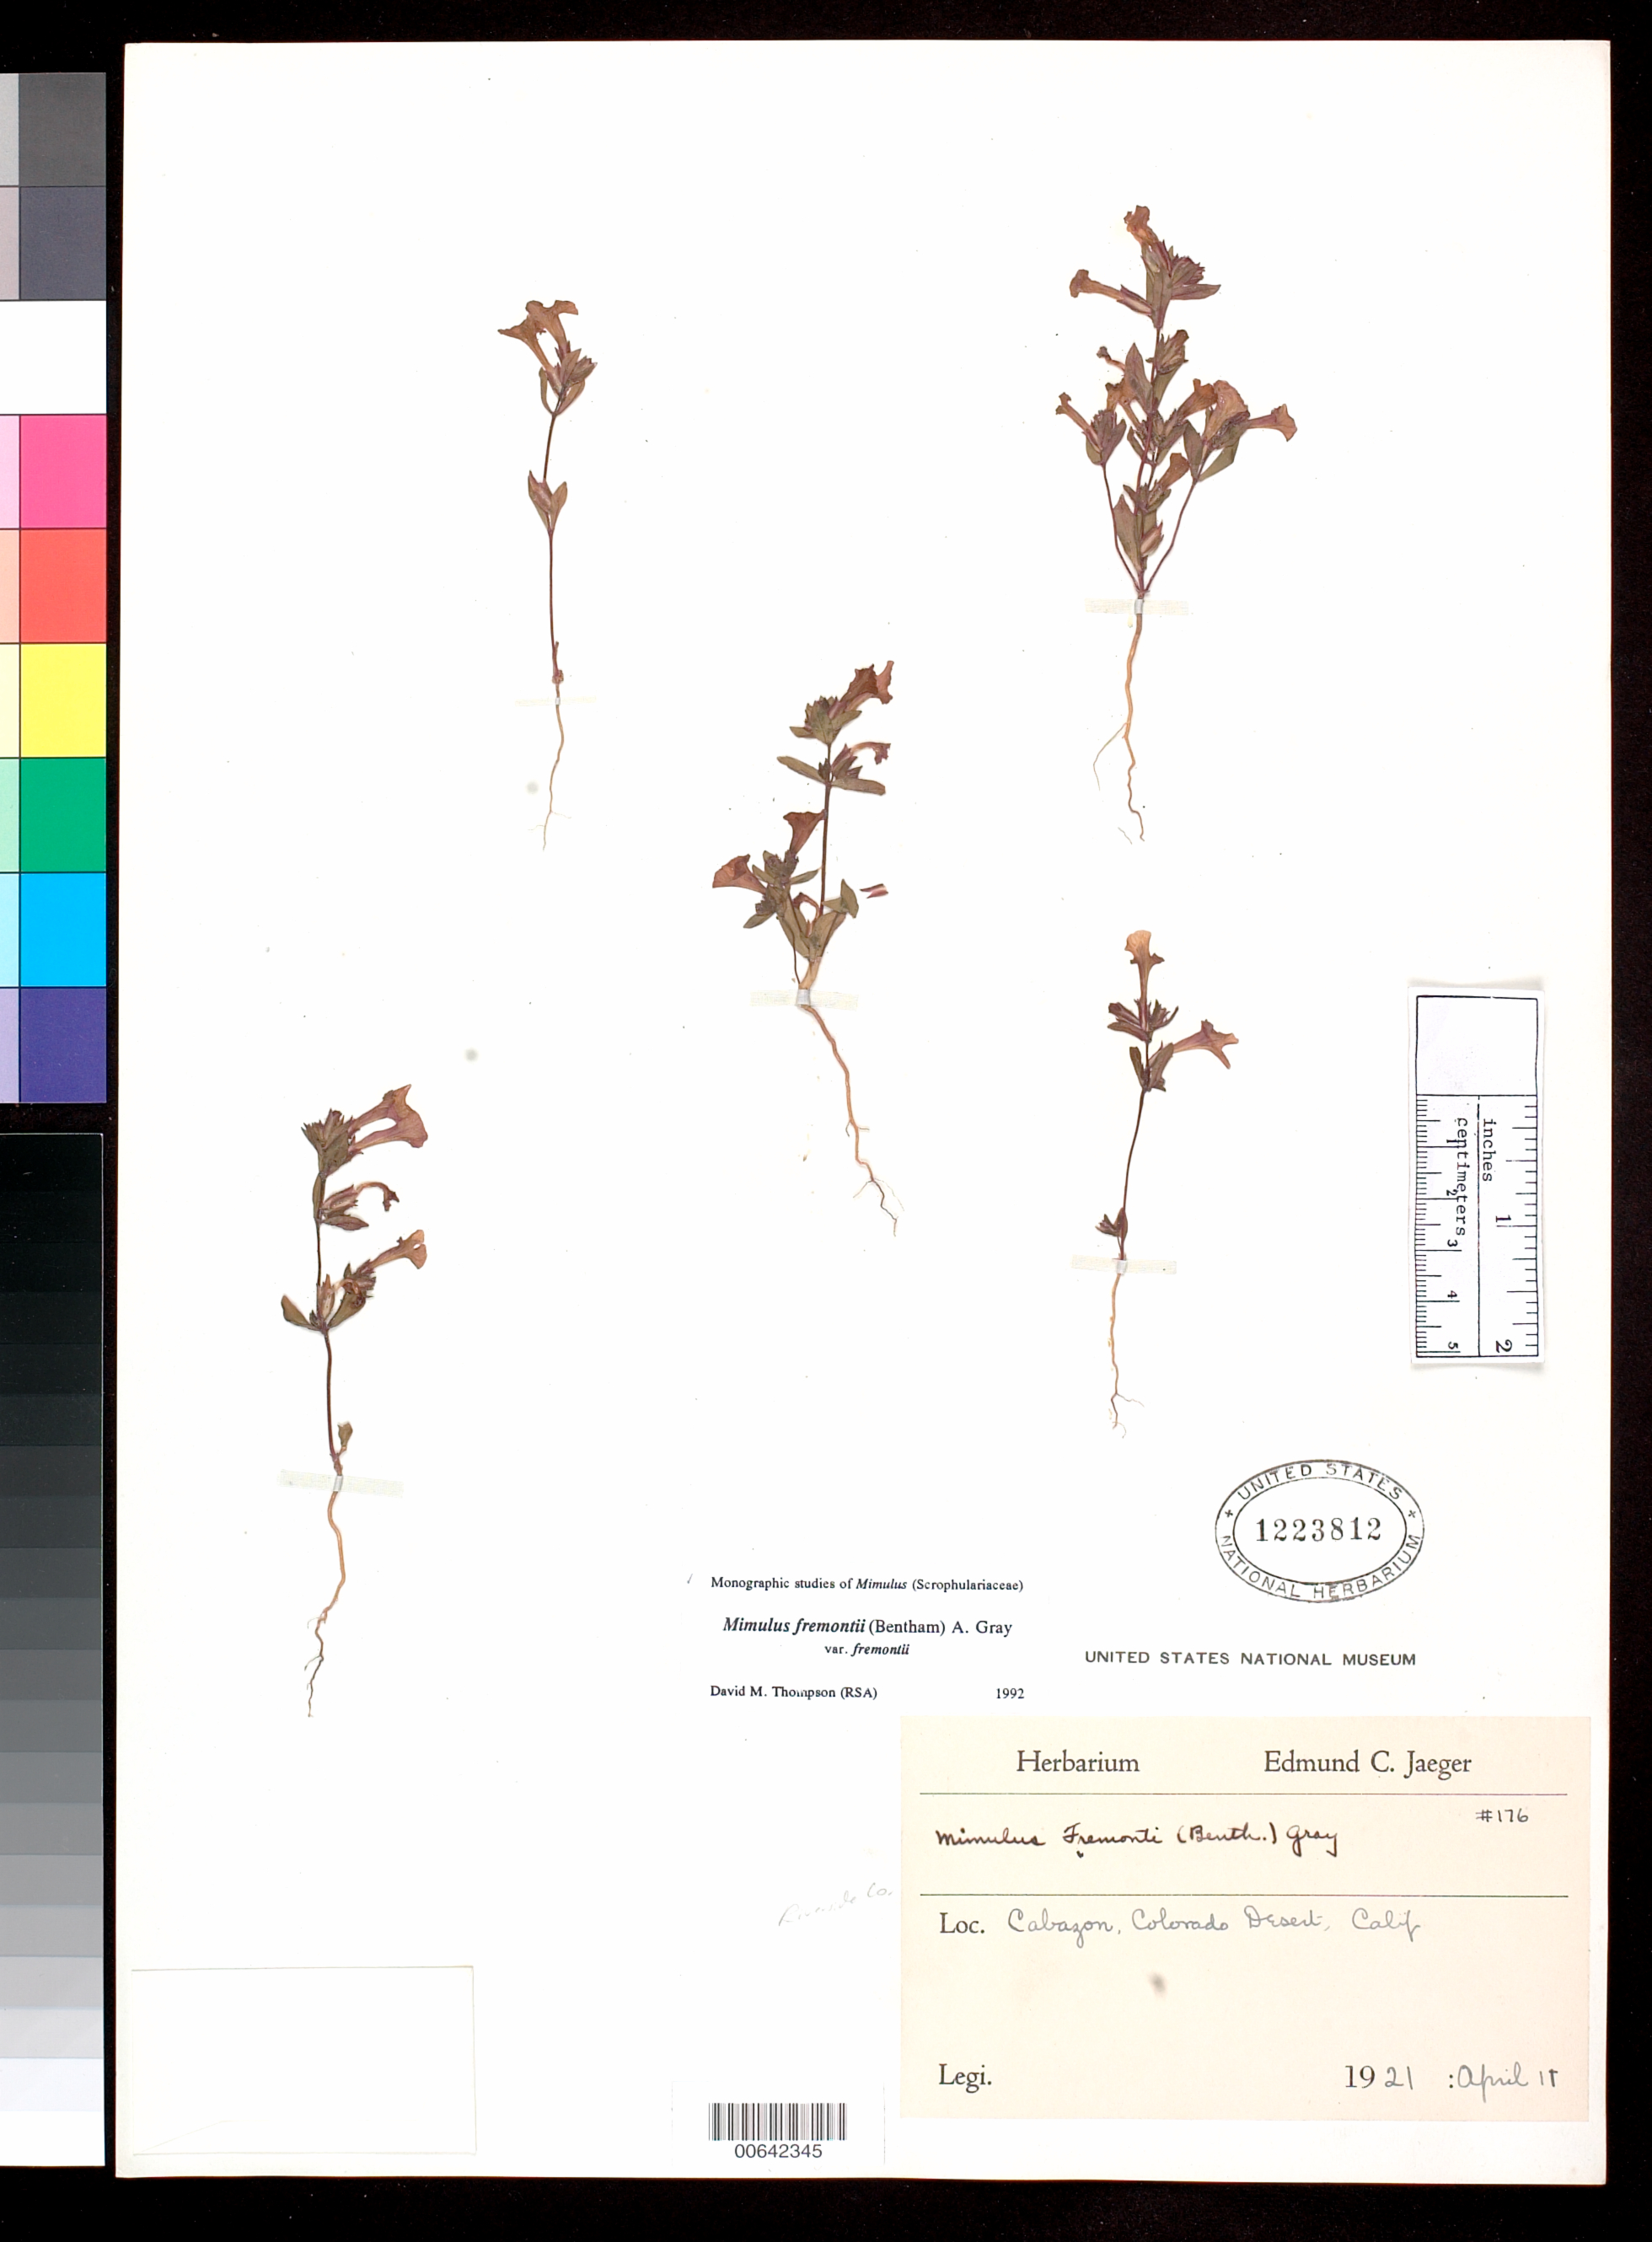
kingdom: Plantae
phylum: Tracheophyta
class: Magnoliopsida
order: Lamiales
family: Phrymaceae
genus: Mimulus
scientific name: Mimulus fremontii var. fremontii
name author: (Benth.) A. Gray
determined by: Thompson, D. M., (RSA), Rancho Santa Ana Botanic Garden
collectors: E. Jaeger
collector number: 176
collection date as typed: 11 Apr 1921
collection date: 1921-04-11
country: United States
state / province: California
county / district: Riverside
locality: Cabazon, Colorado Desert.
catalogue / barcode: US 1223812